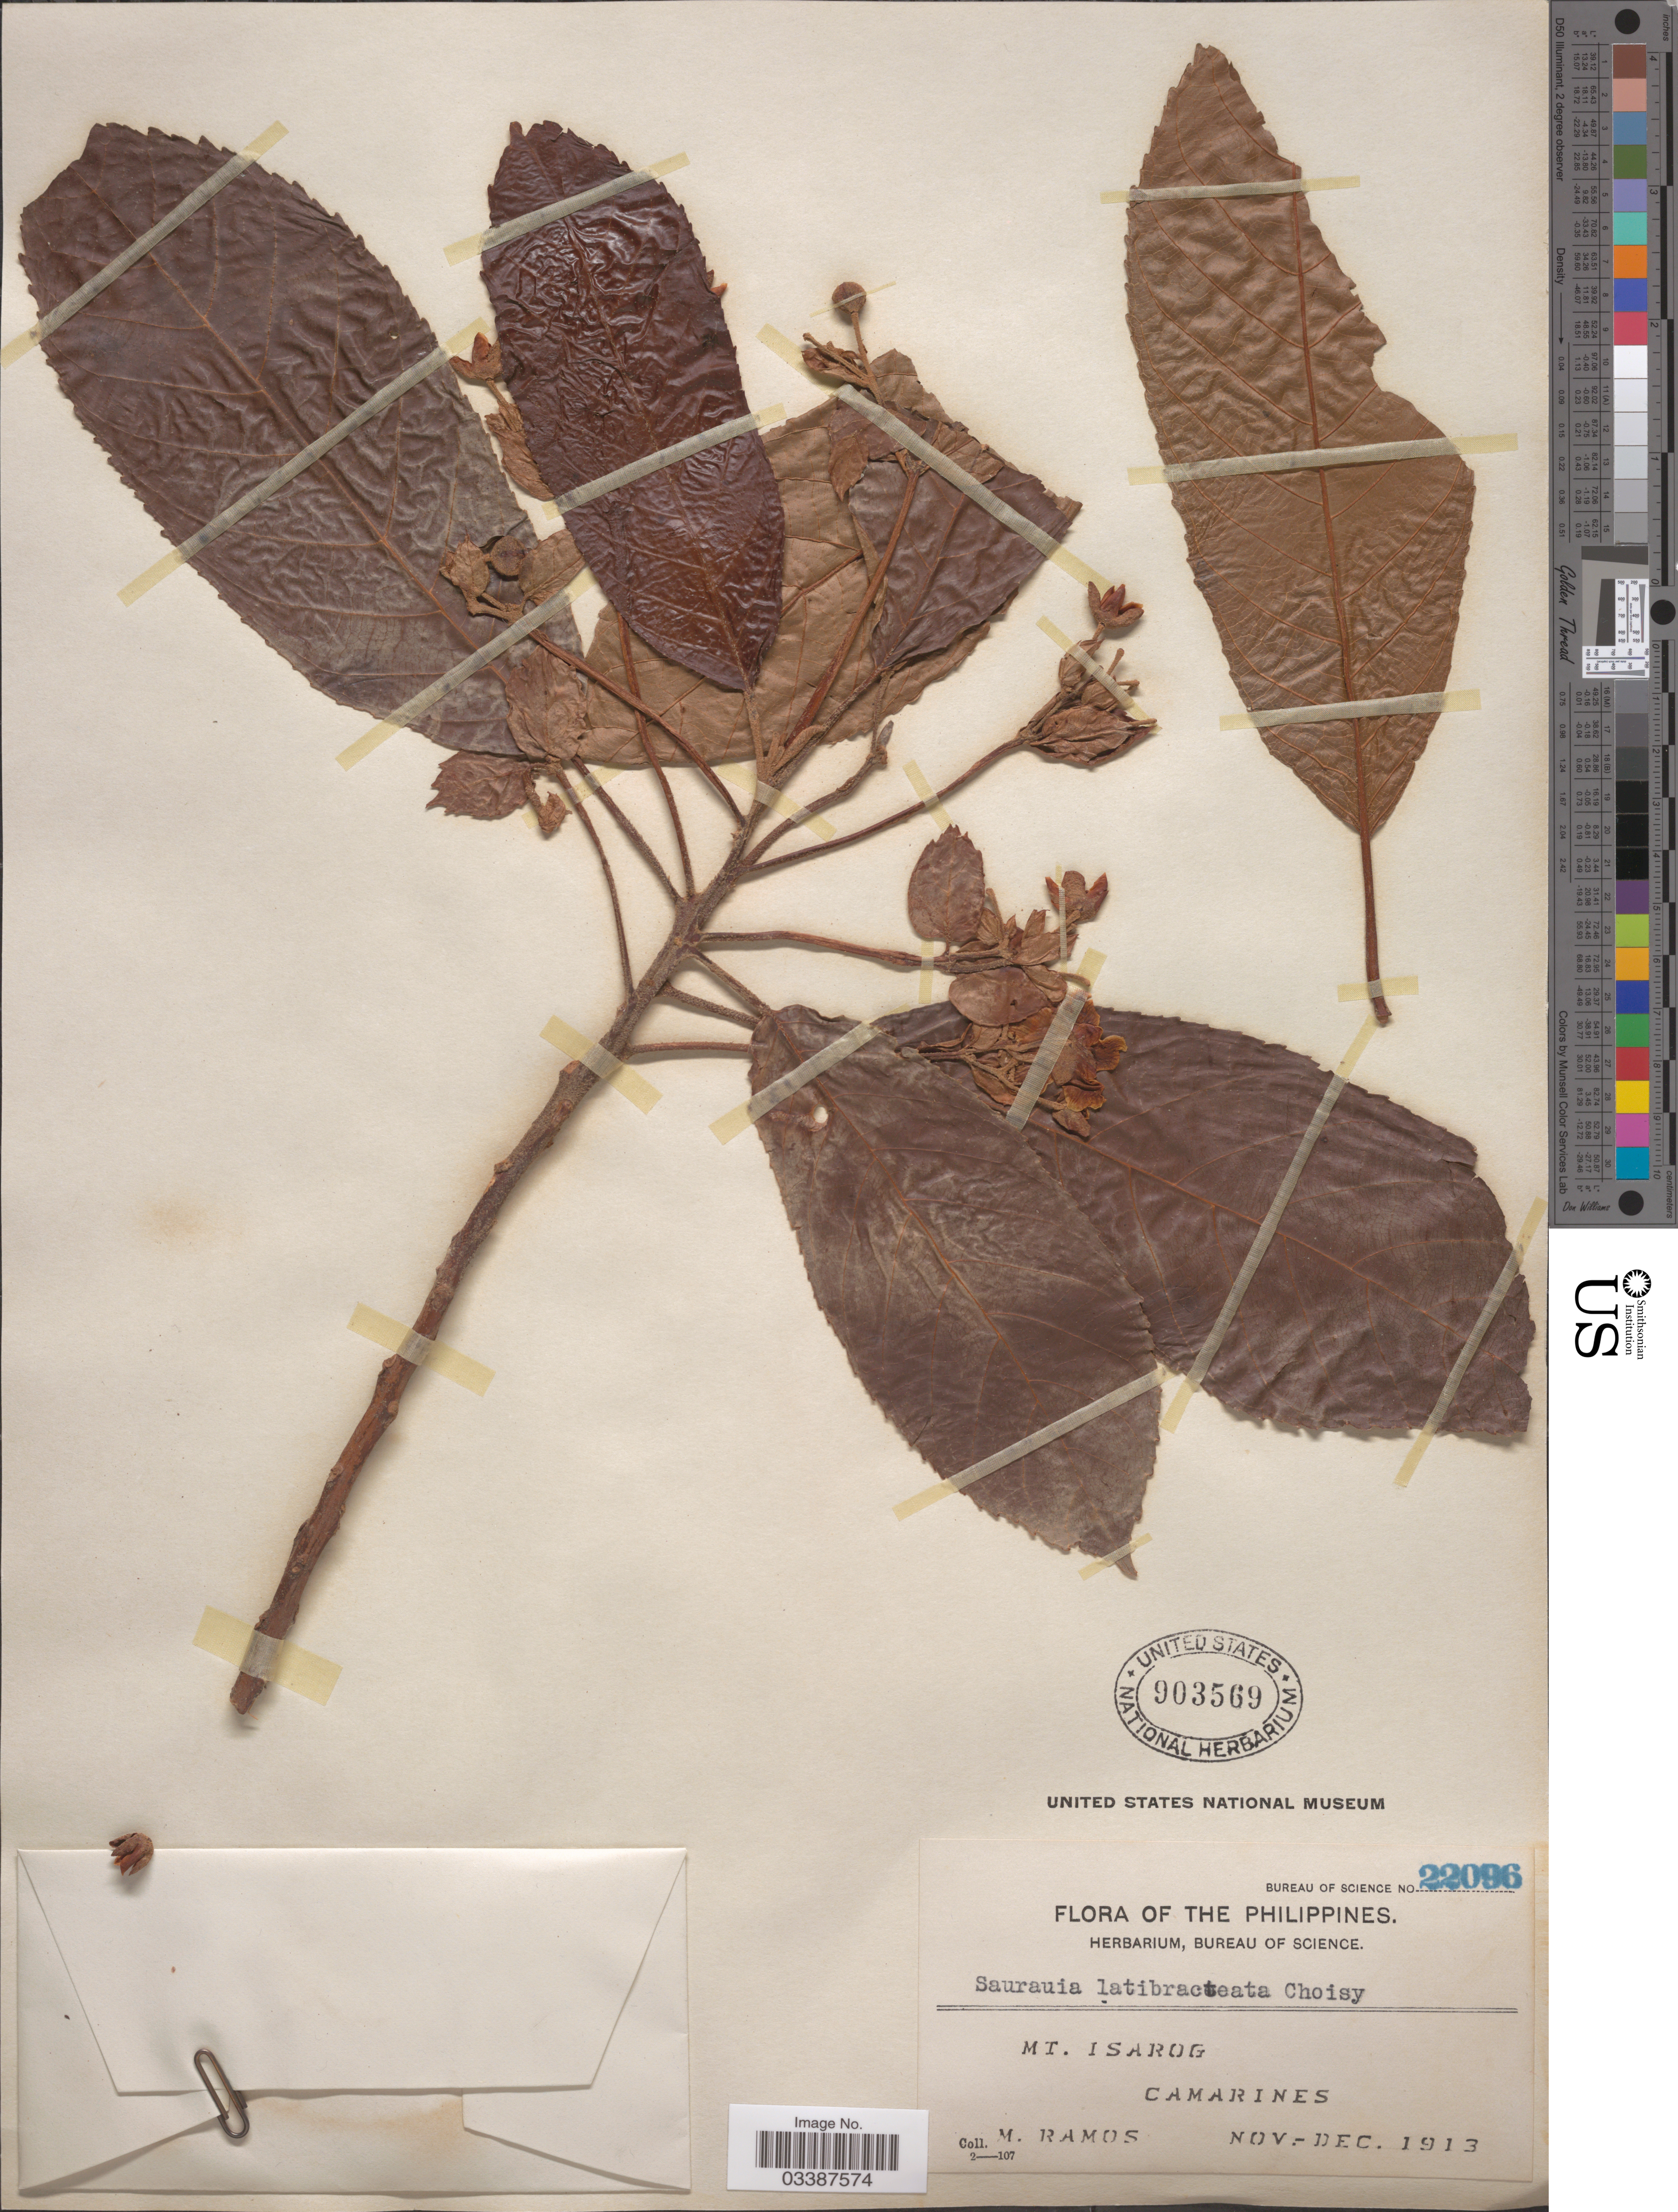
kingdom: Plantae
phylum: Tracheophyta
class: Magnoliopsida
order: Ericales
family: Actinidiaceae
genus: Saurauia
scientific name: Saurauia latibracteata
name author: Choisy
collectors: M. Ramos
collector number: Bureau of Science 22096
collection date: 1913-11/1913-12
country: Philippines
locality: Mt. Isarong, Camarines.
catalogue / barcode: US 903569